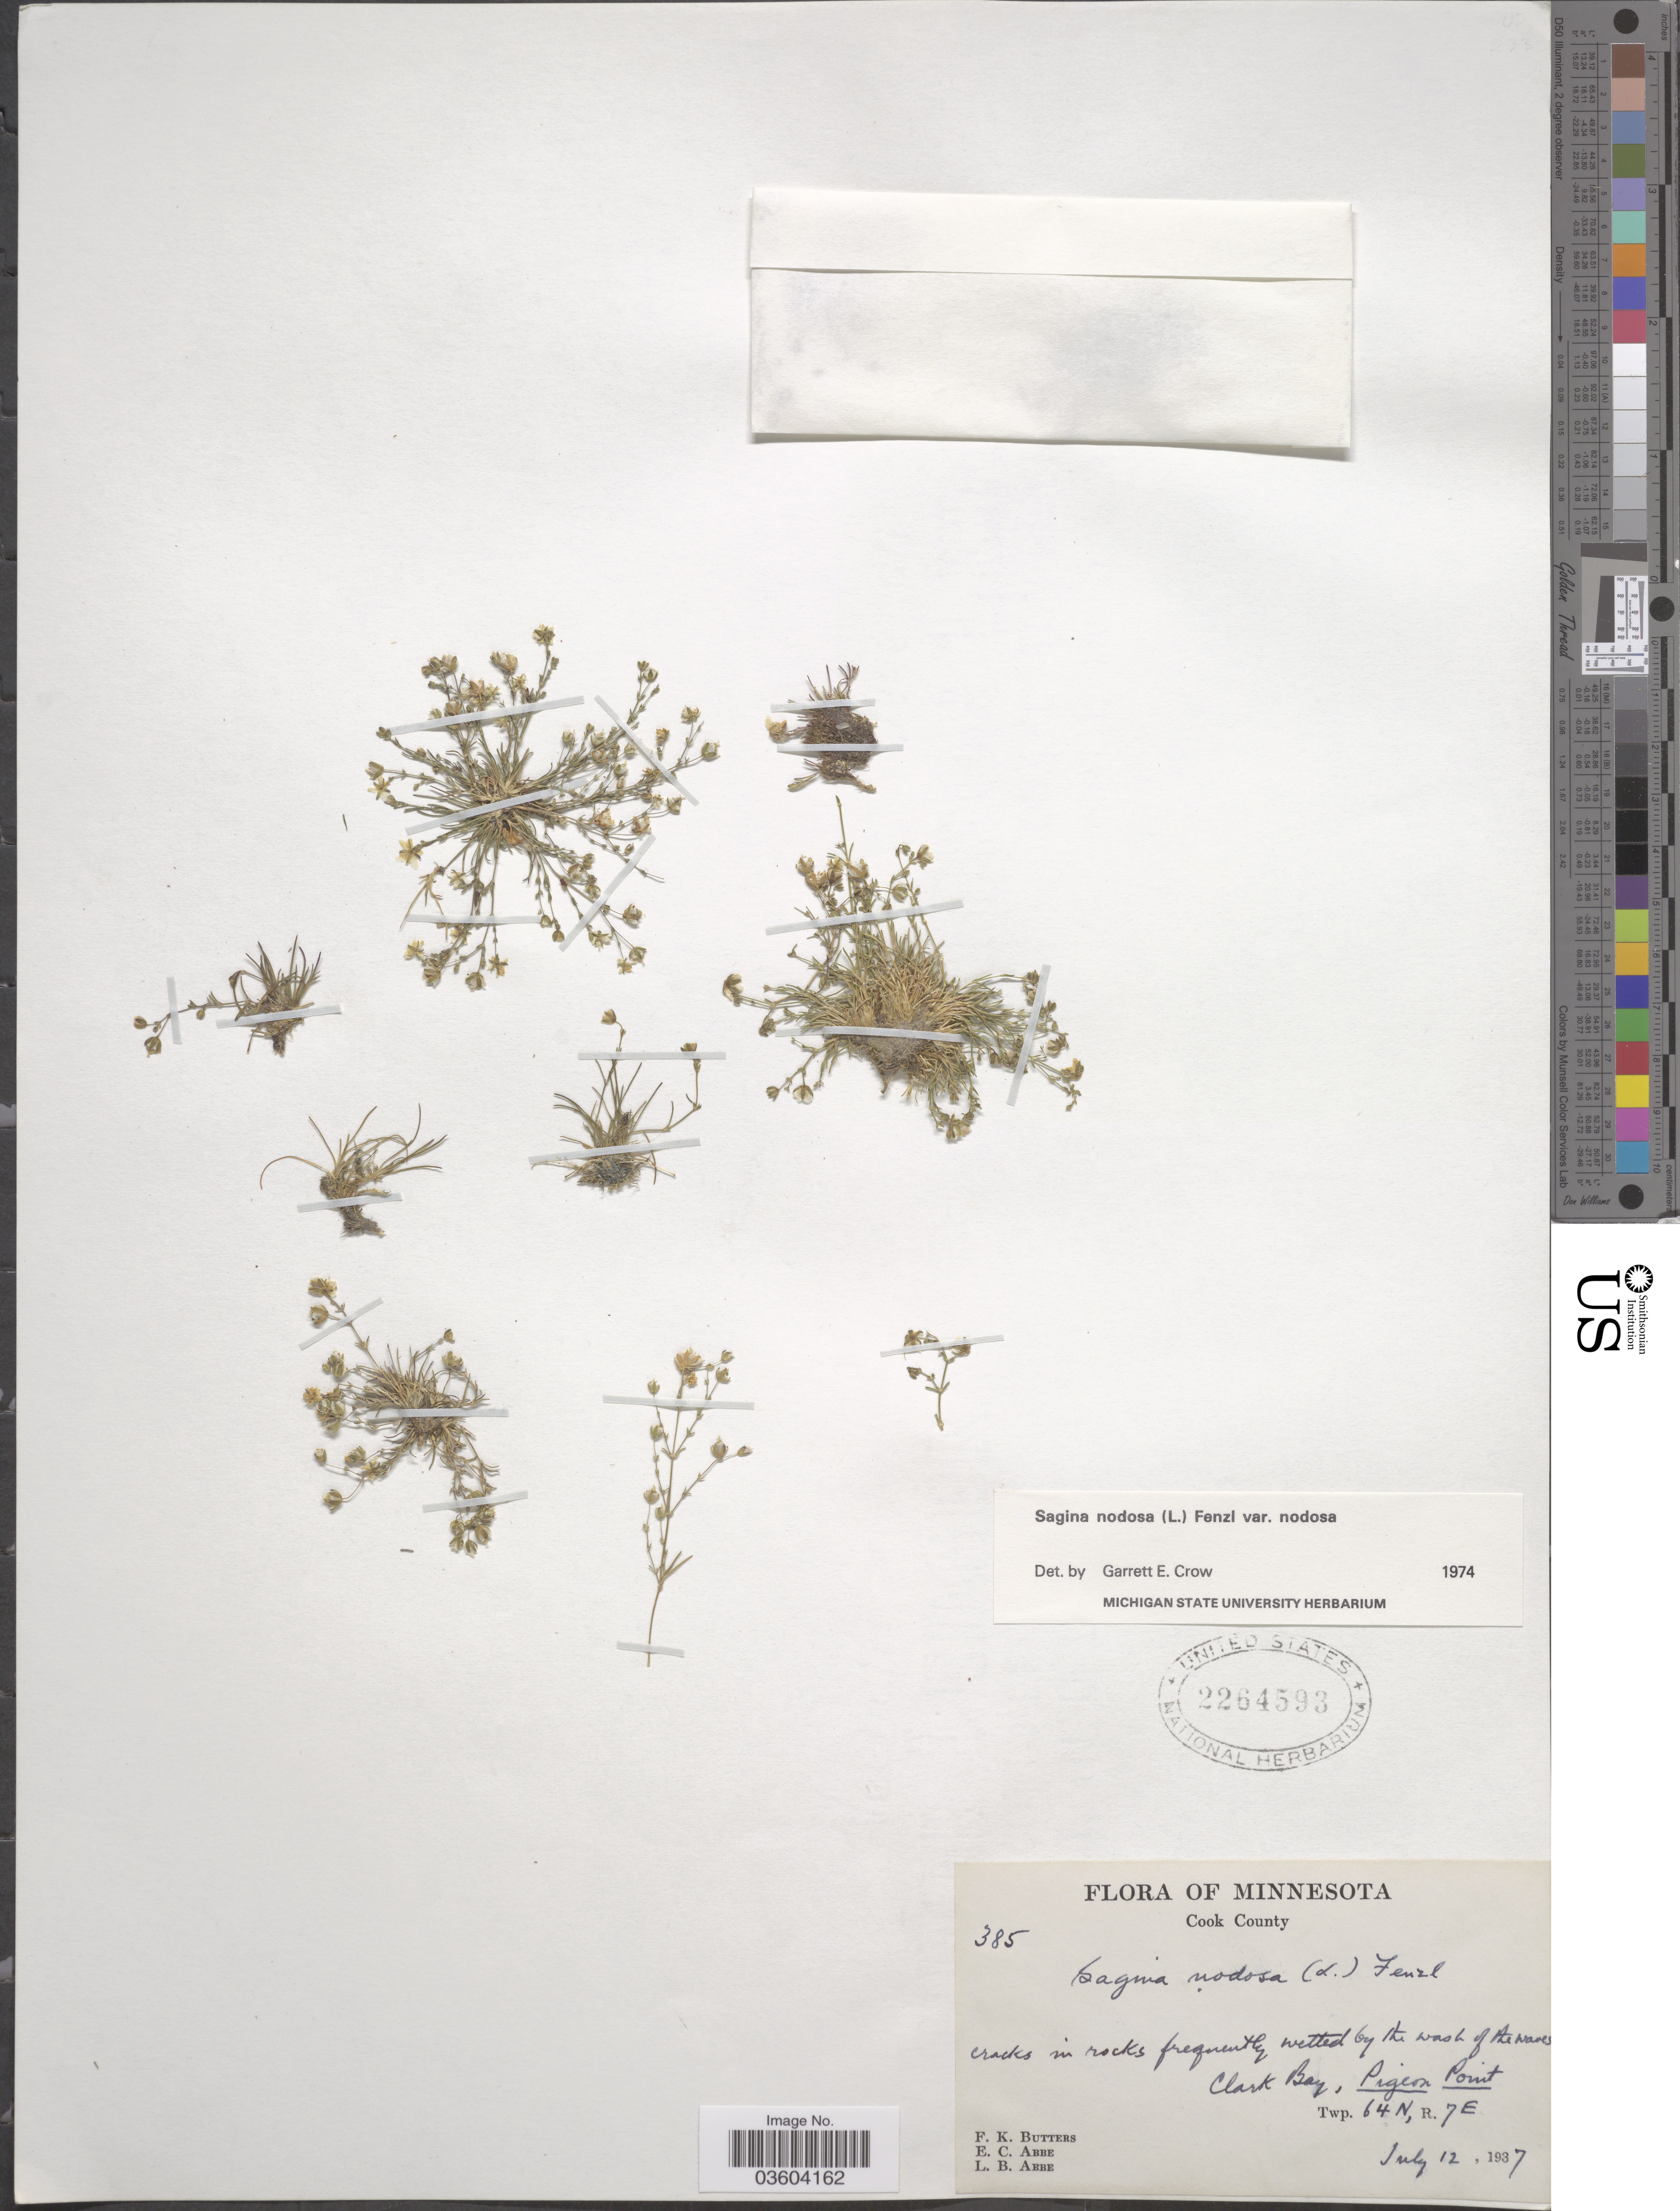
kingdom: Plantae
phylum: Tracheophyta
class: Magnoliopsida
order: Caryophyllales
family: Caryophyllaceae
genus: Sagina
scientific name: Sagina nodosa var. nodosa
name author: (L.) Fenzl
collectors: F. K. Butters, E. C. Abbe & L. B. Abbe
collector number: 385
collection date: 1937-07-12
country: United States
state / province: Minnesota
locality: Cook County. In rocks frequently wetted by the wash of the waves. Clark Bay, Pigeon Point. Twp. 64 N, R. 7E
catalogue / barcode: US 2264593